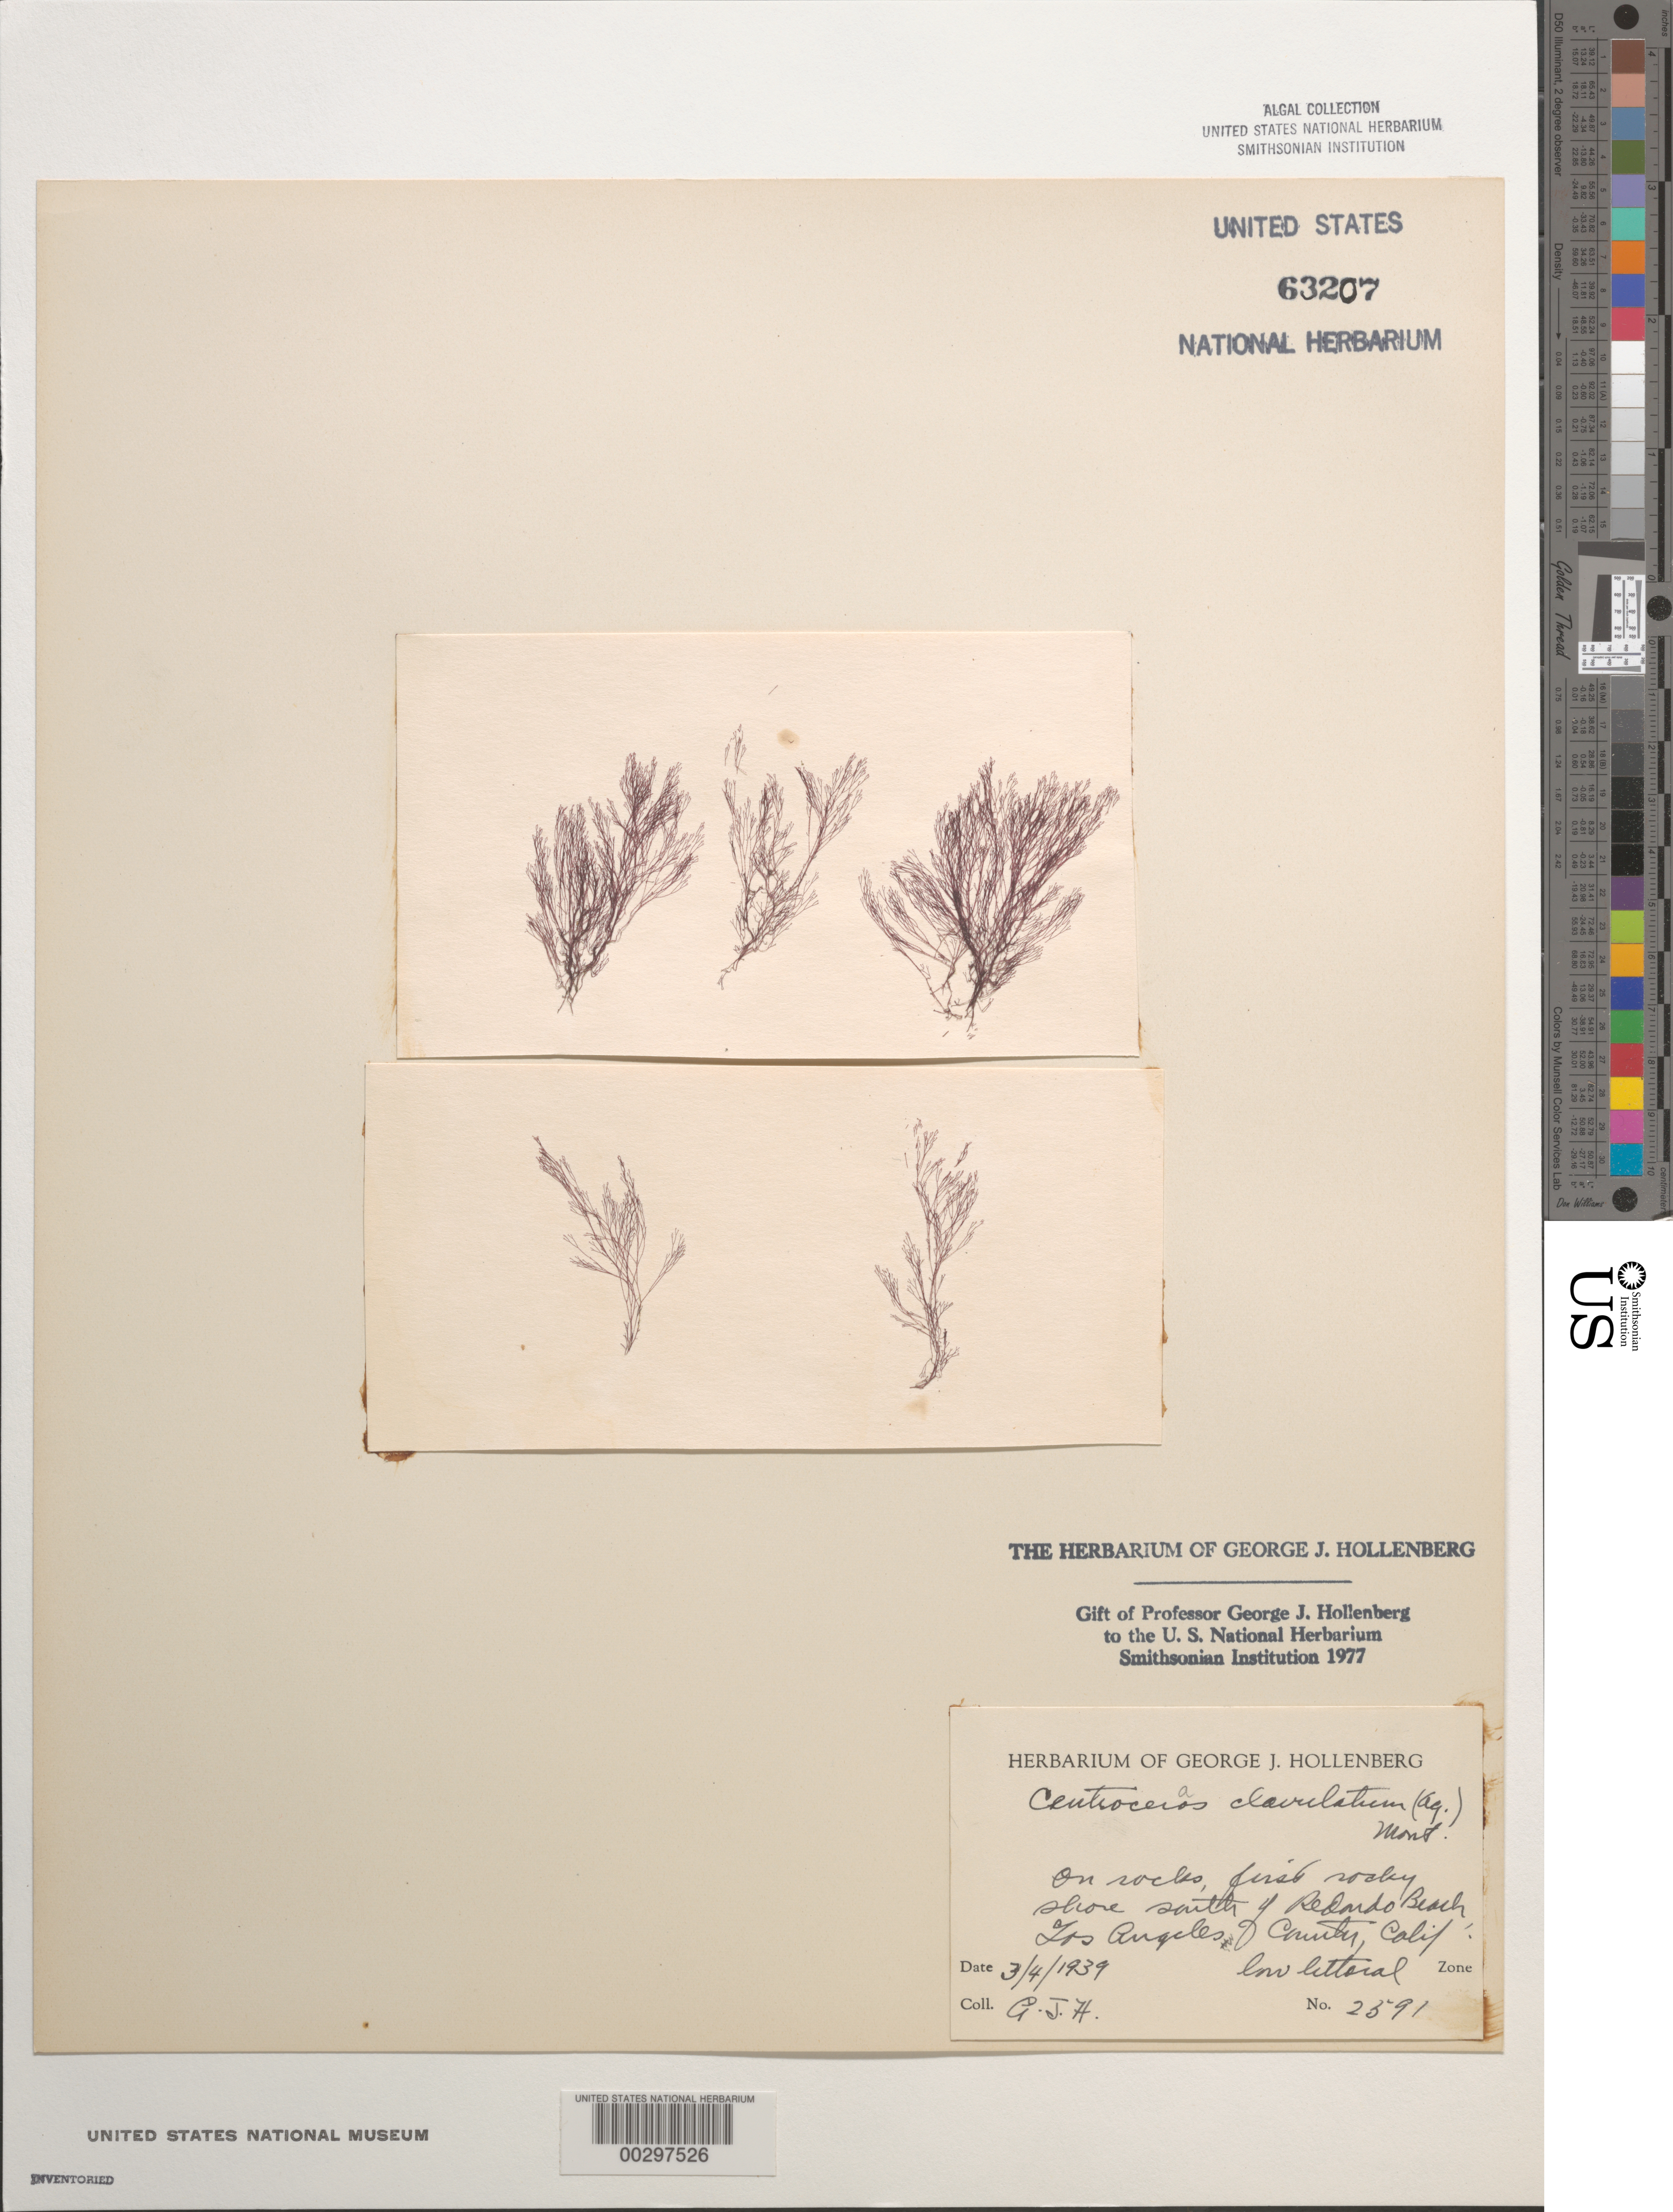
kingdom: Plantae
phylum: Rhodophyta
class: Florideophyceae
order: Ceramiales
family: Ceramiaceae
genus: Centroceras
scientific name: Centroceras clavulatum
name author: (C. Agardh) Mont.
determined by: Hollenberg, George J.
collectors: G. Hollenberg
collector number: GJH 2591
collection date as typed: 04 Mar 1939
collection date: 1939-03-04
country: United States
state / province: California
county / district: Los Angeles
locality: First rocky shore south of Redondo Beach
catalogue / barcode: US 63207